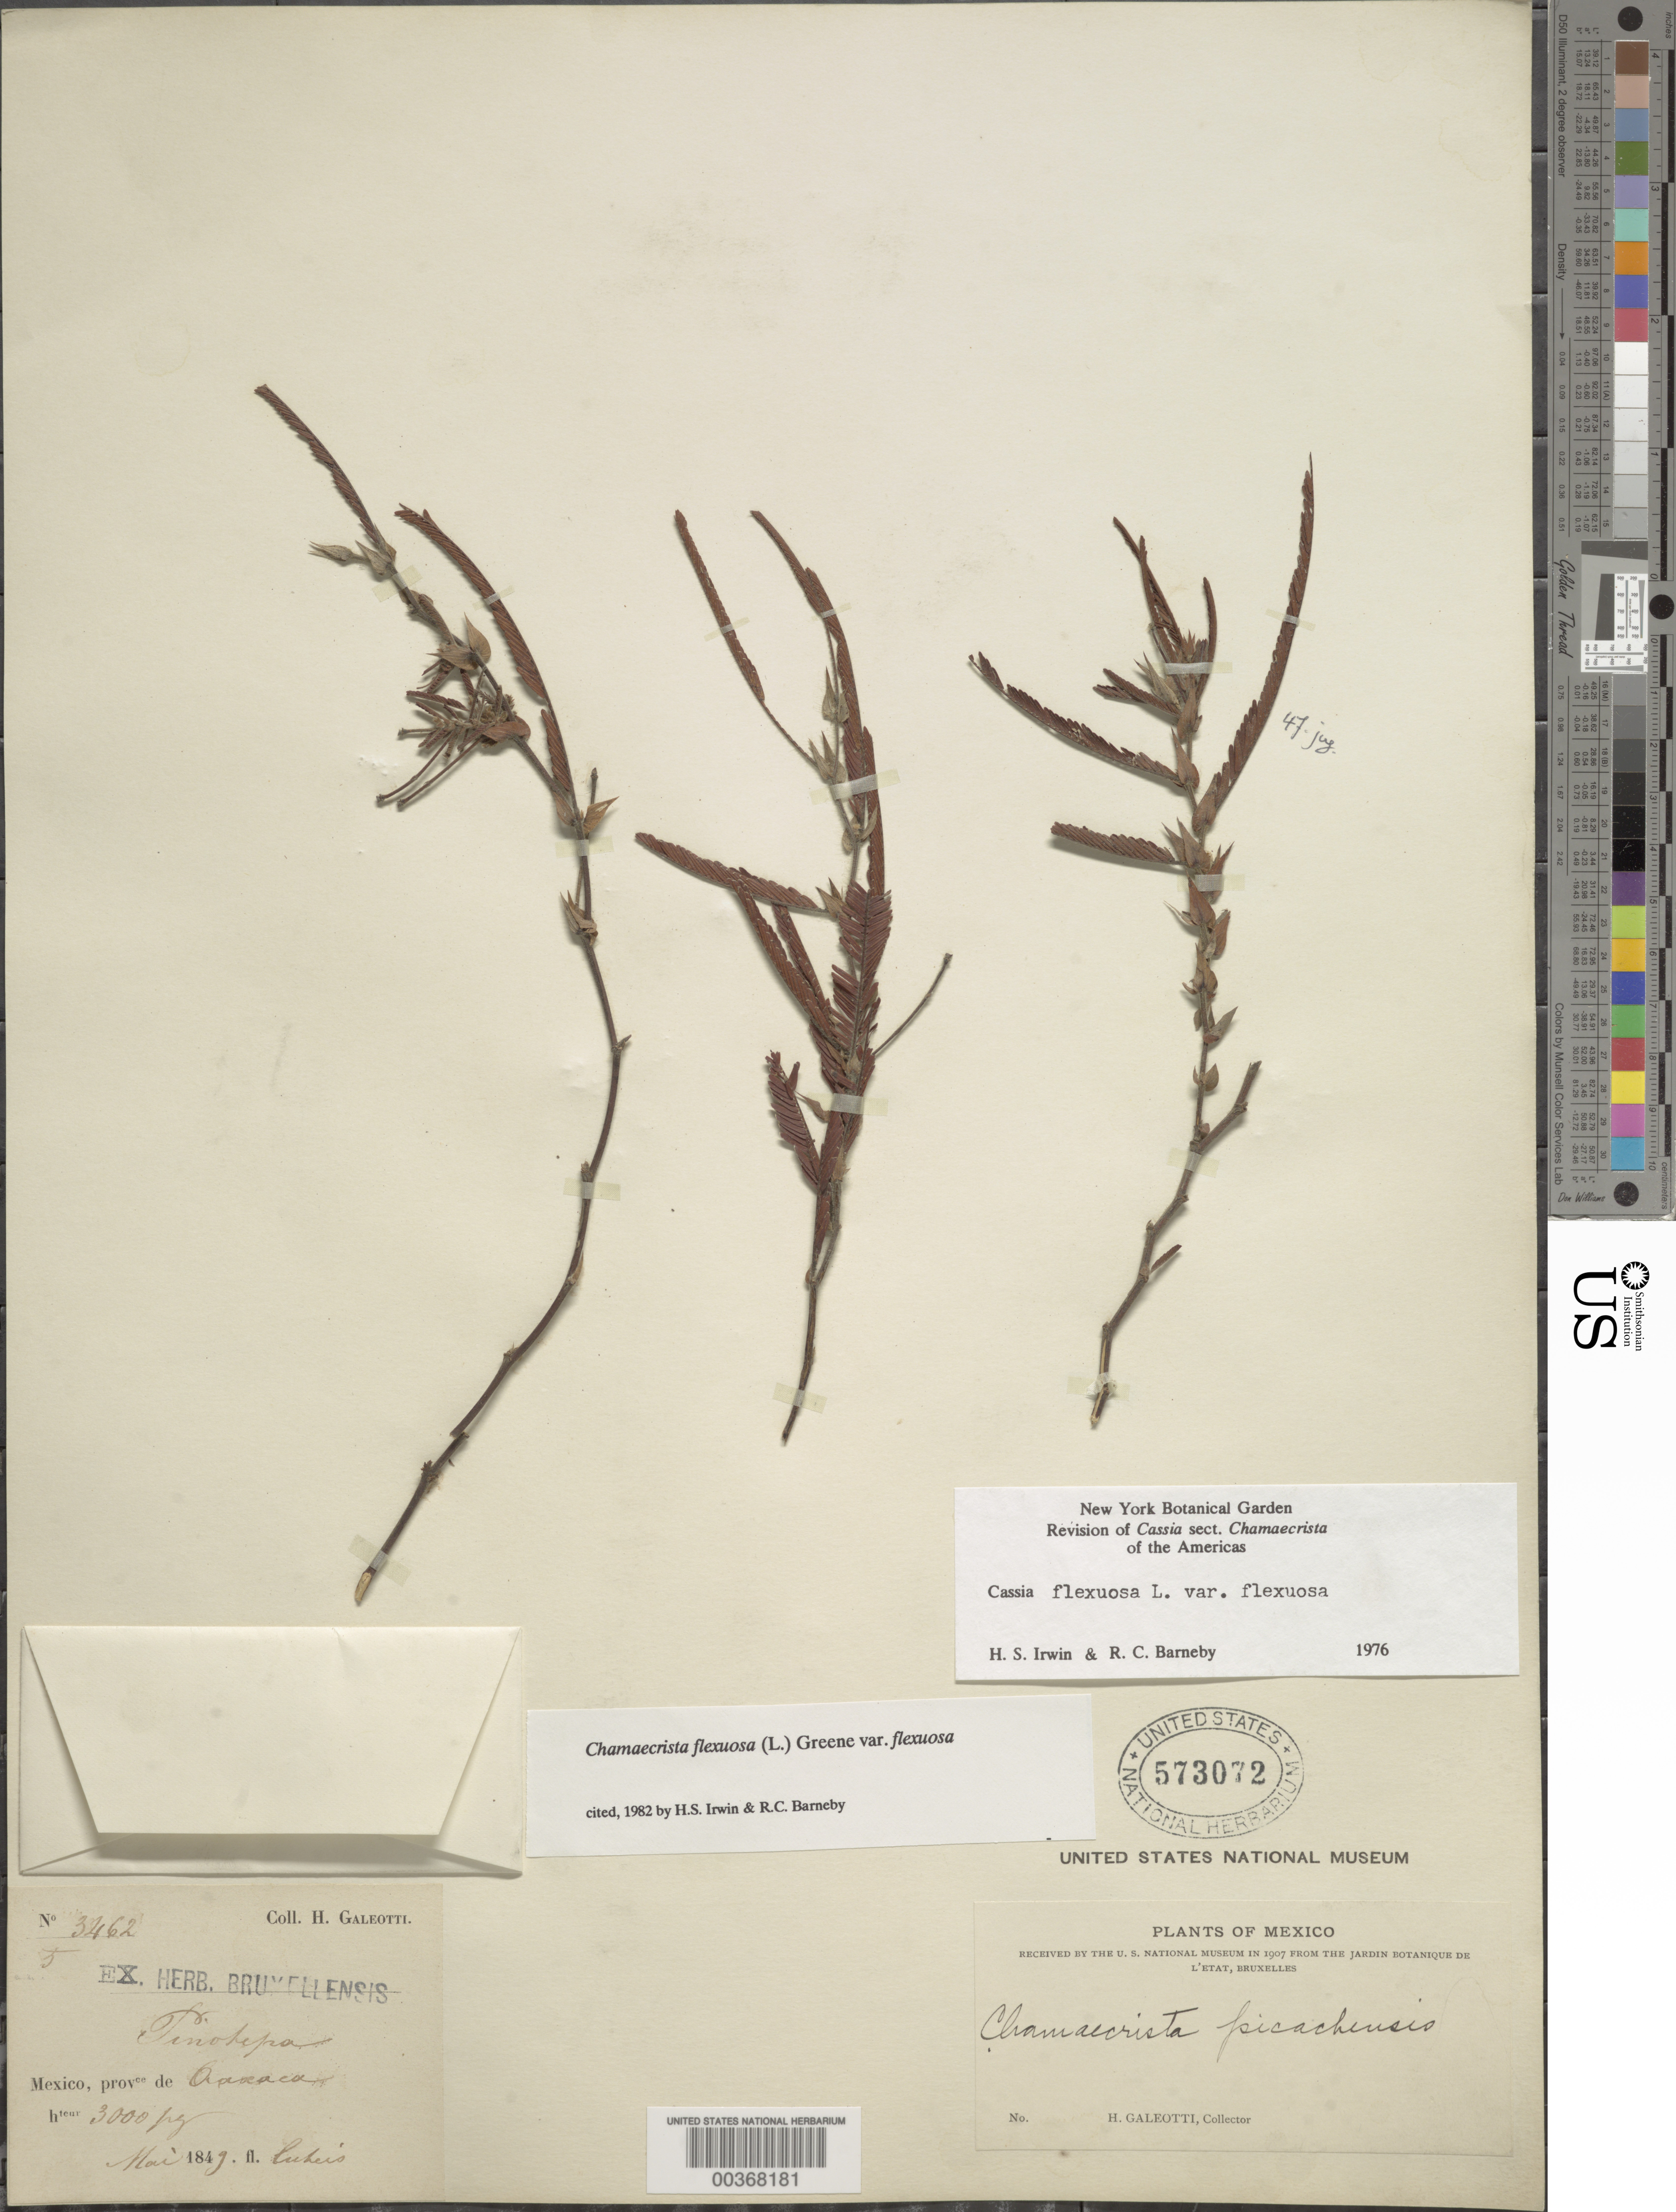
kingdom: Plantae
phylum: Tracheophyta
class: Magnoliopsida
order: Fabales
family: Fabaceae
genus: Chamaecrista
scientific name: Chamaecrista flexuosa var. flexuosa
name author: (L.) Greene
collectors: H. G. Galeotti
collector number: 3462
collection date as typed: May 1849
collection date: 1849-05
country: Mexico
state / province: Oaxaca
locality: Tinotepa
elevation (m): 914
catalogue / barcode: US 573072